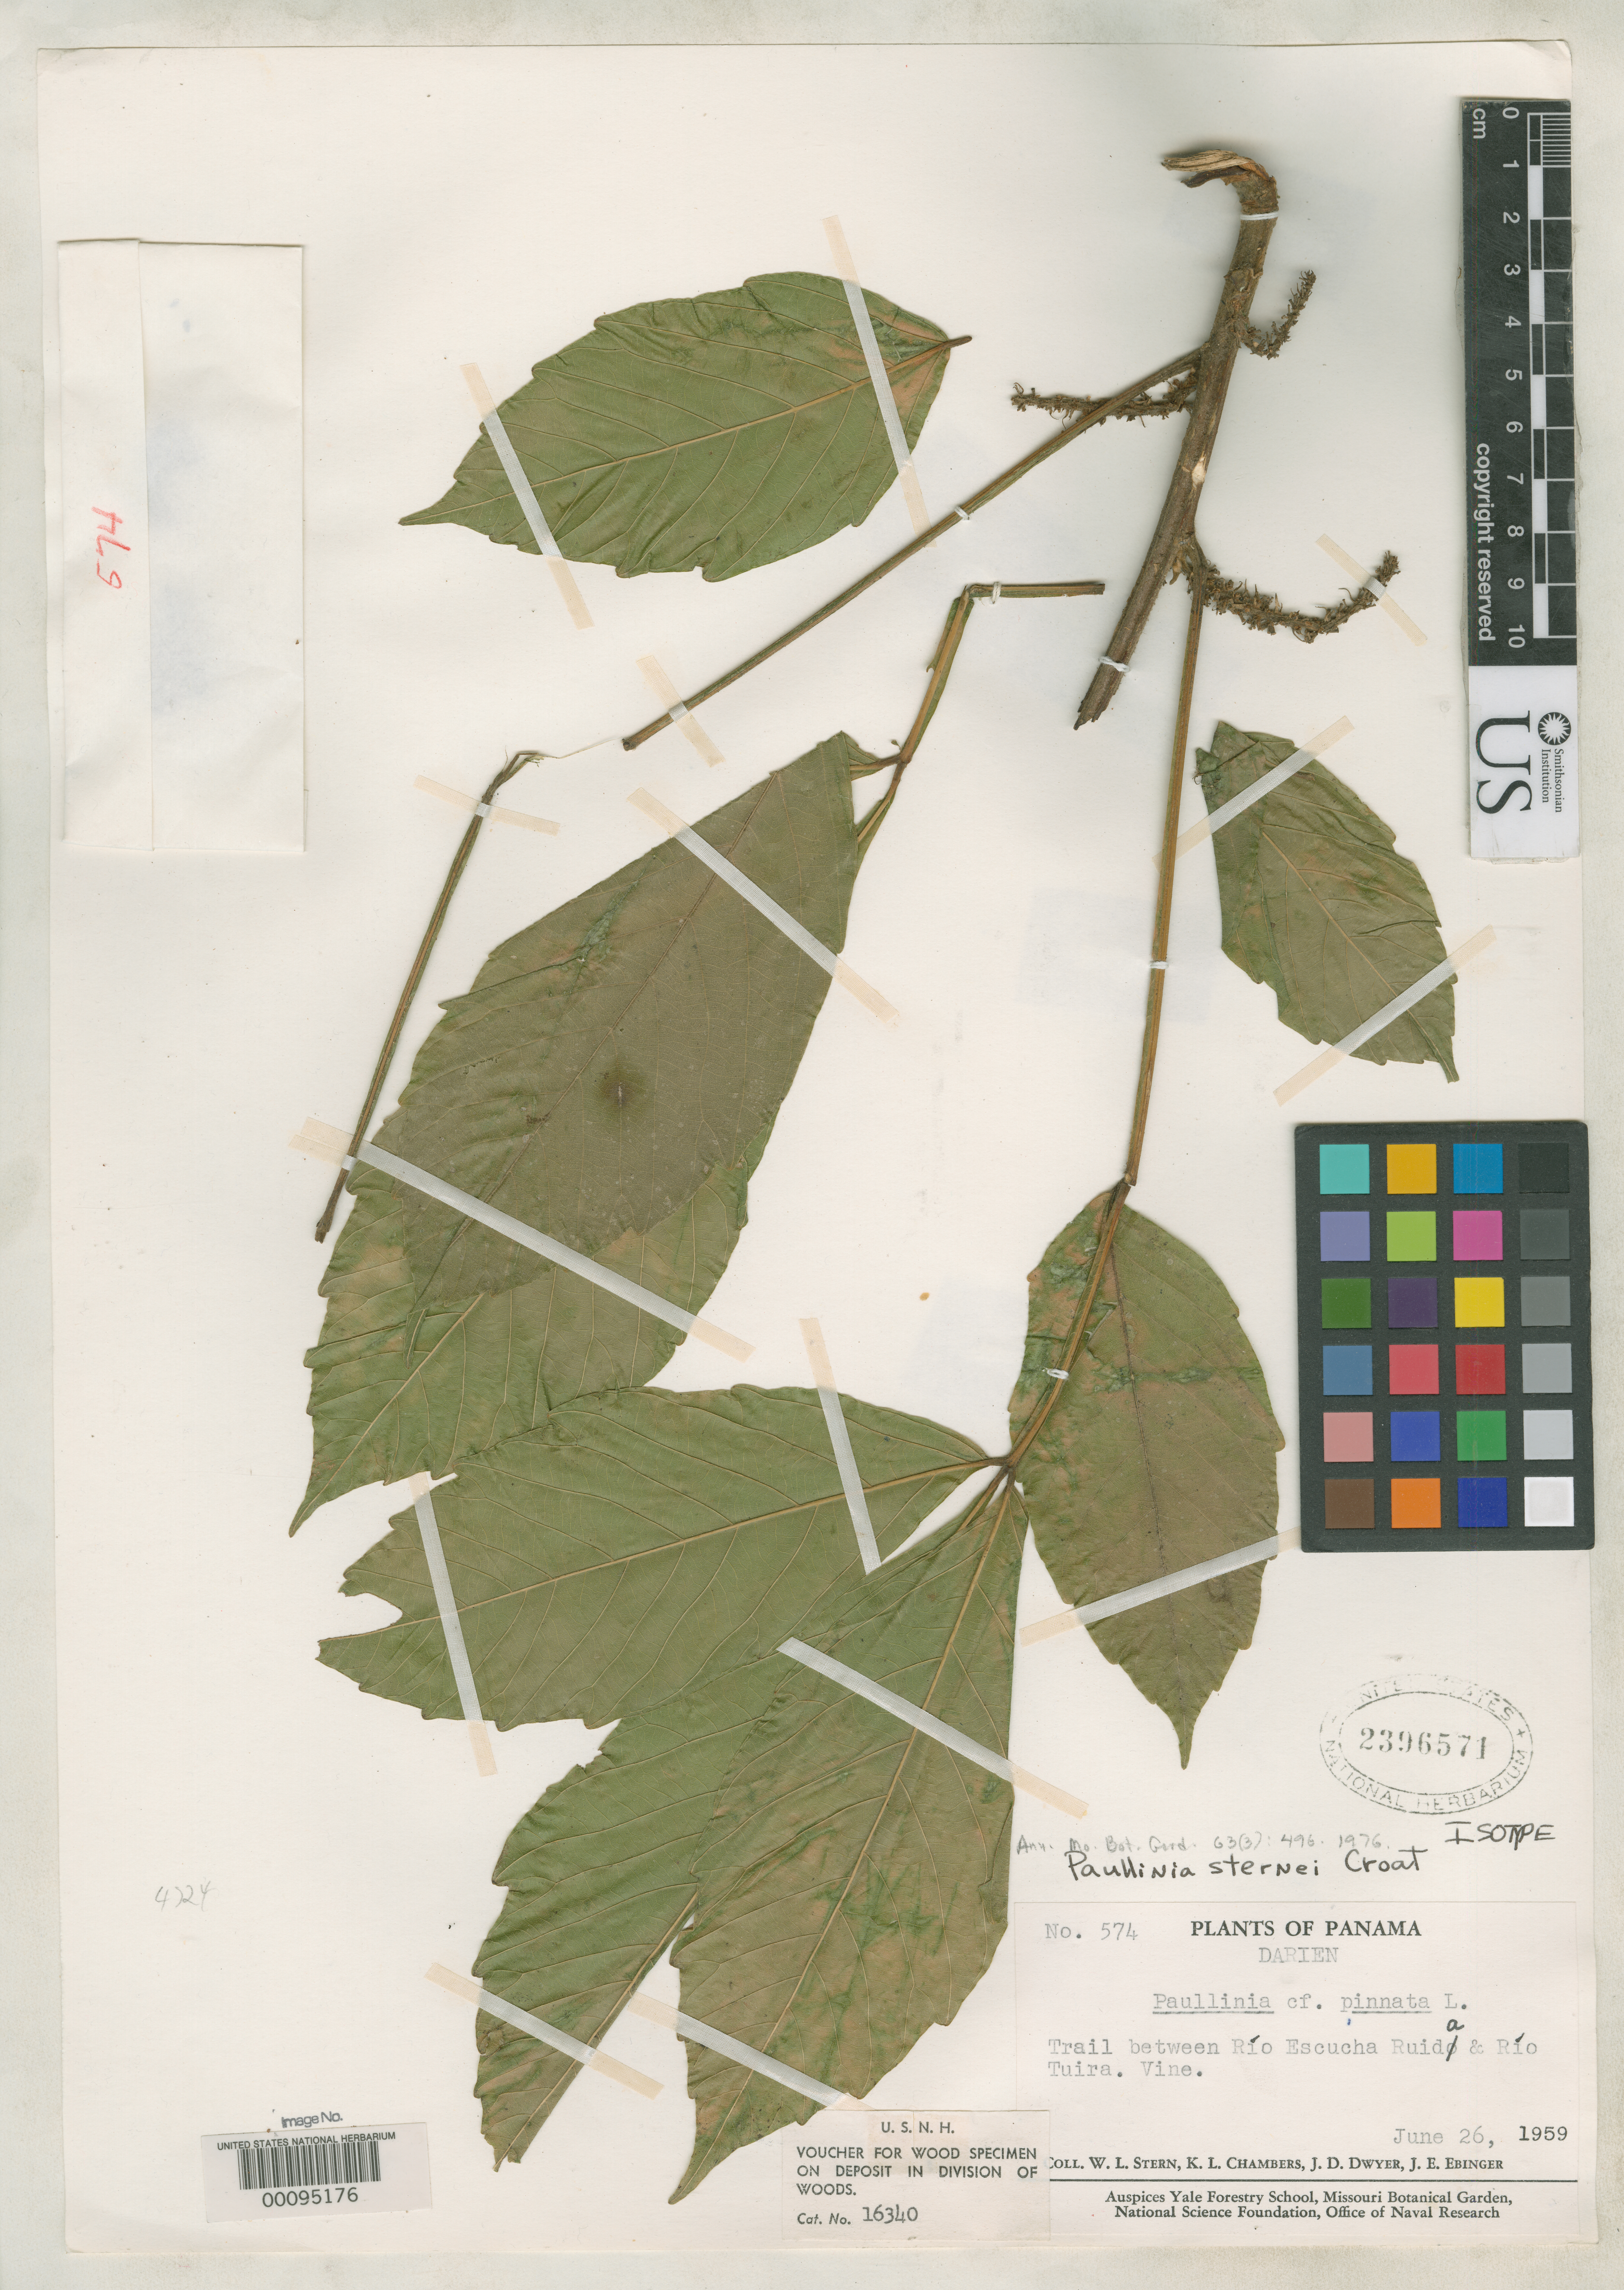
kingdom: Plantae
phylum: Tracheophyta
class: Magnoliopsida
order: Sapindales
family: Sapindaceae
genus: Paullinia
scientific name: Paullinia sternii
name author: Croat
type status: Isotype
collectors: W. L. Stern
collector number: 574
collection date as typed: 26 Jun 1959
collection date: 1959-06-26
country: Panama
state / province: Darién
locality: Between Rio Escucha and Rio Tunia.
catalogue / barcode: US 2396571